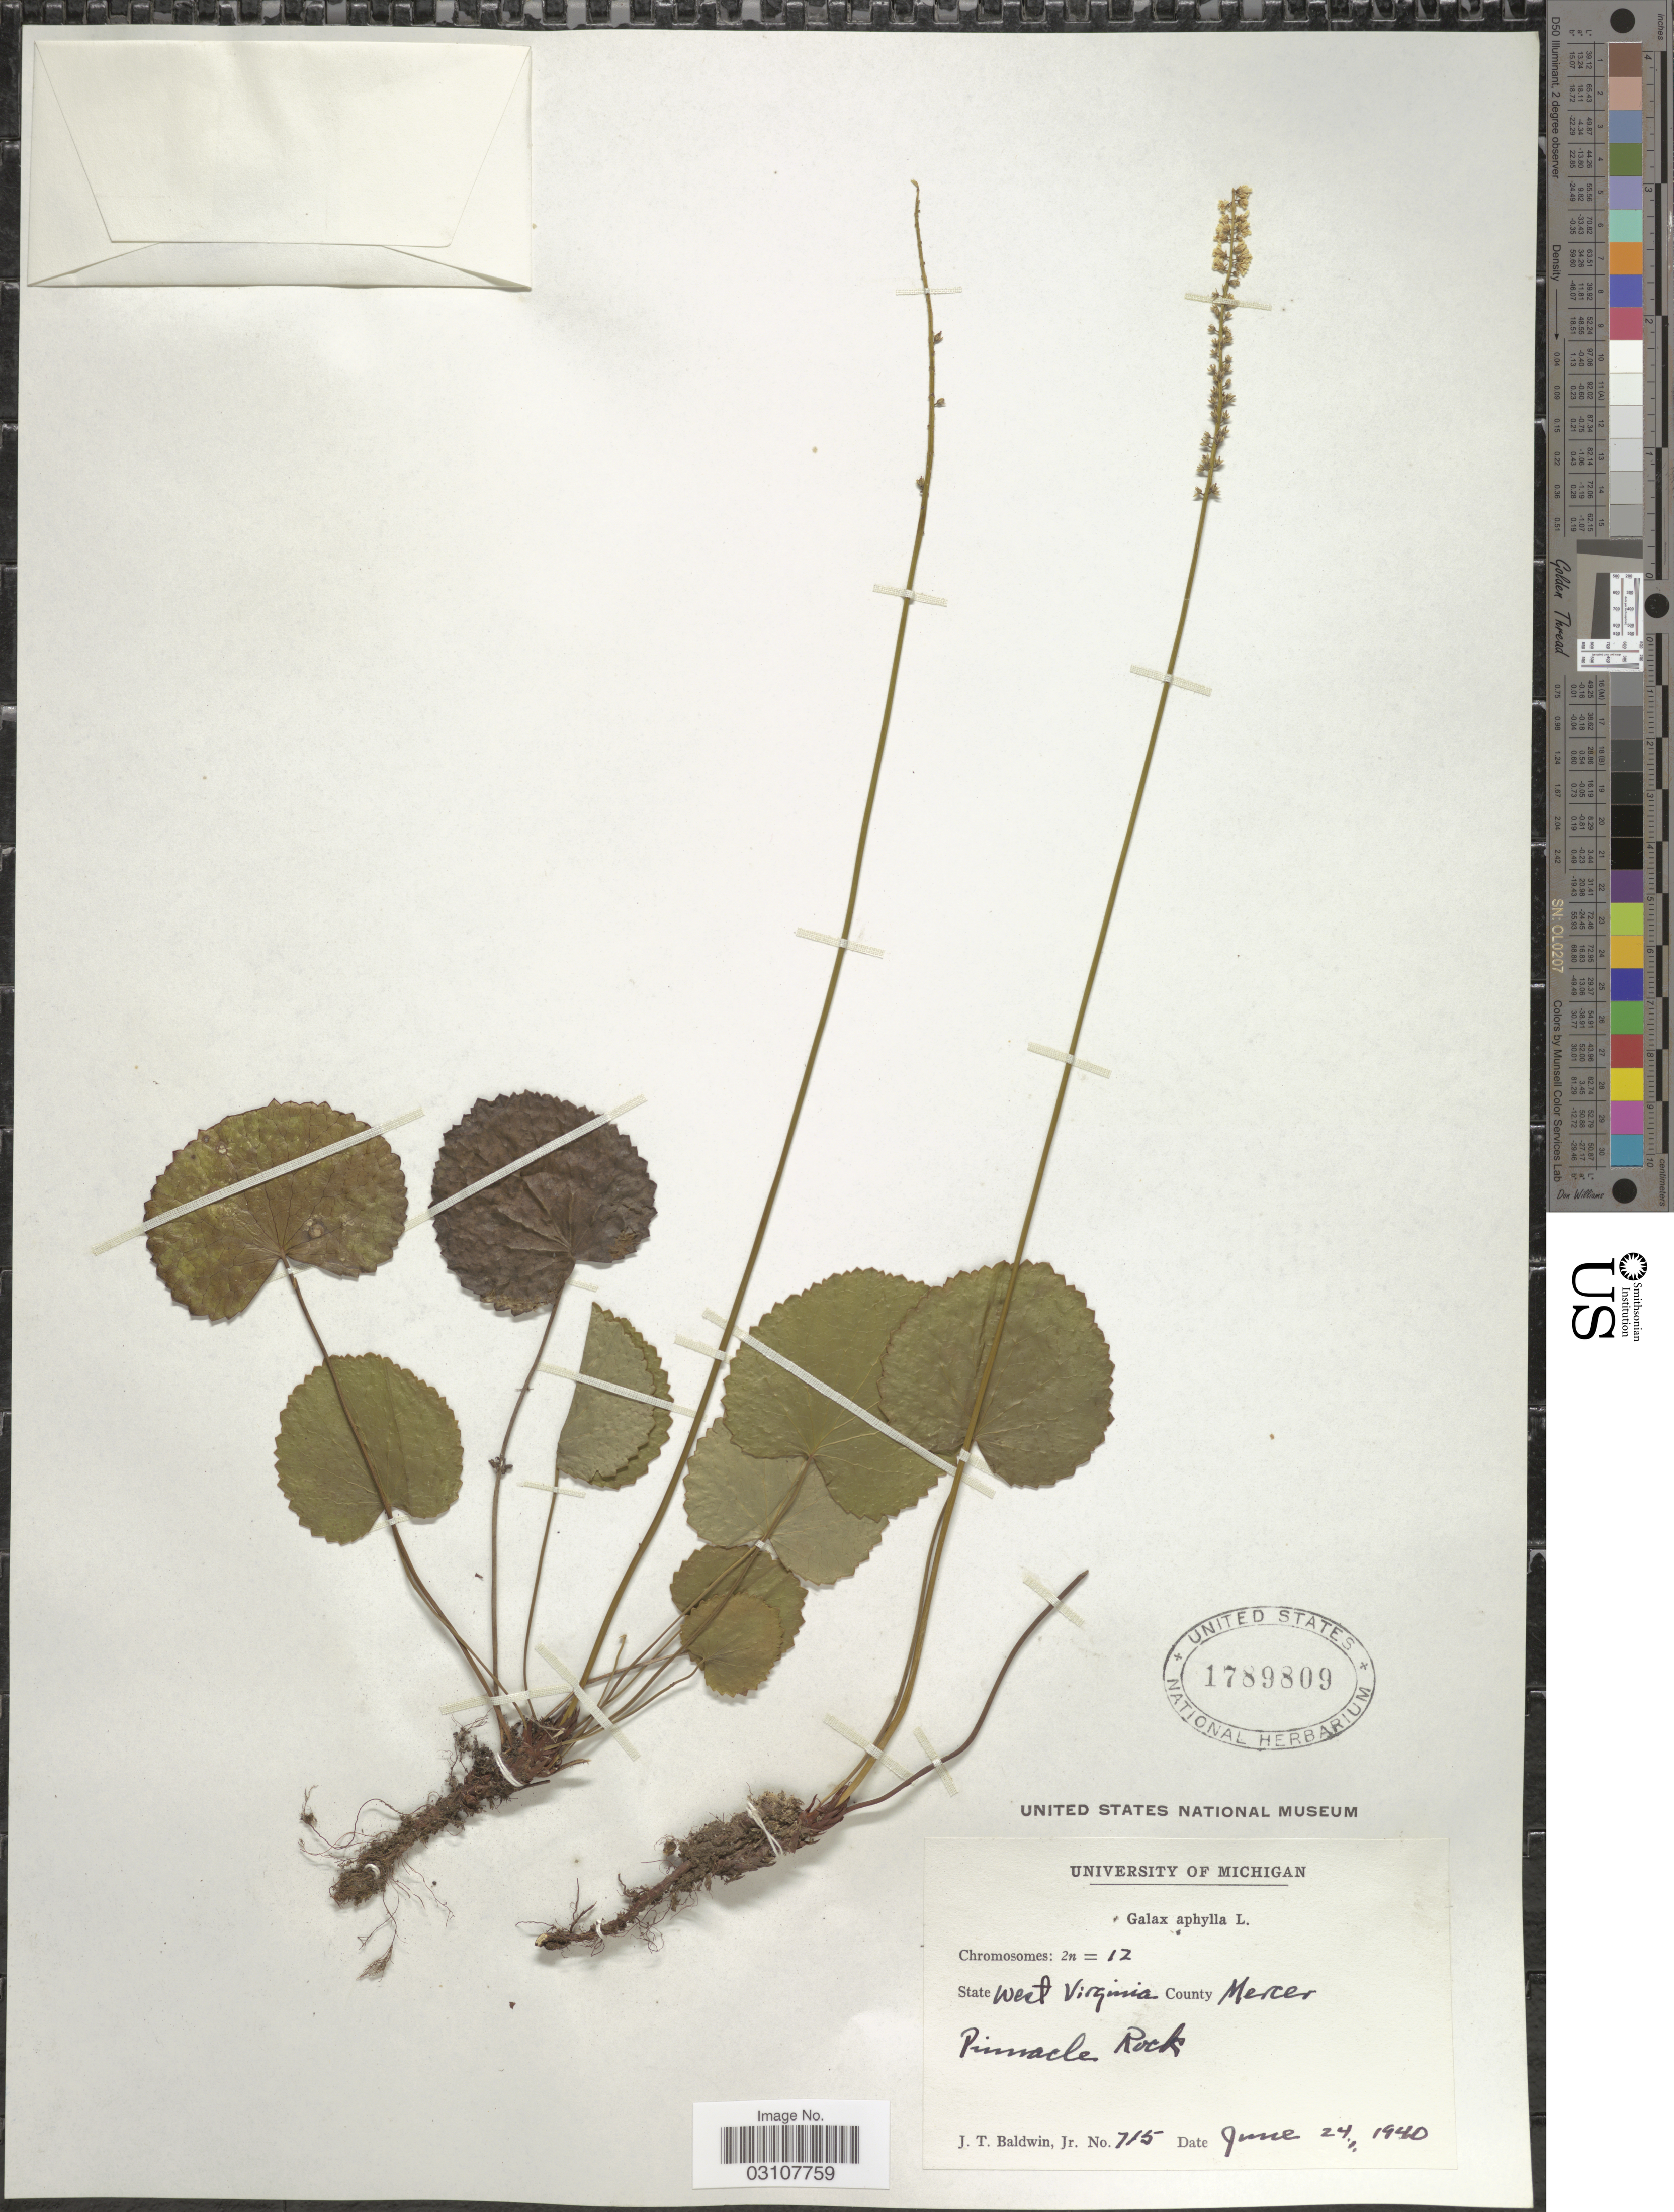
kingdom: Plantae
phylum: Tracheophyta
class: Magnoliopsida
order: Ericales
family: Diapensiaceae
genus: Galax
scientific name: Galax urceolata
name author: (Poir.) Brummitt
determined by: Gaynor, Michelle L., (FLAS), University of Florida (UNITED STATES)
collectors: J. T. Baldwin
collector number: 715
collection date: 1940-06-24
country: United States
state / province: West Virginia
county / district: Mercer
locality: County Mercer. Pinnacle Rock.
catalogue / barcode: US 1789809